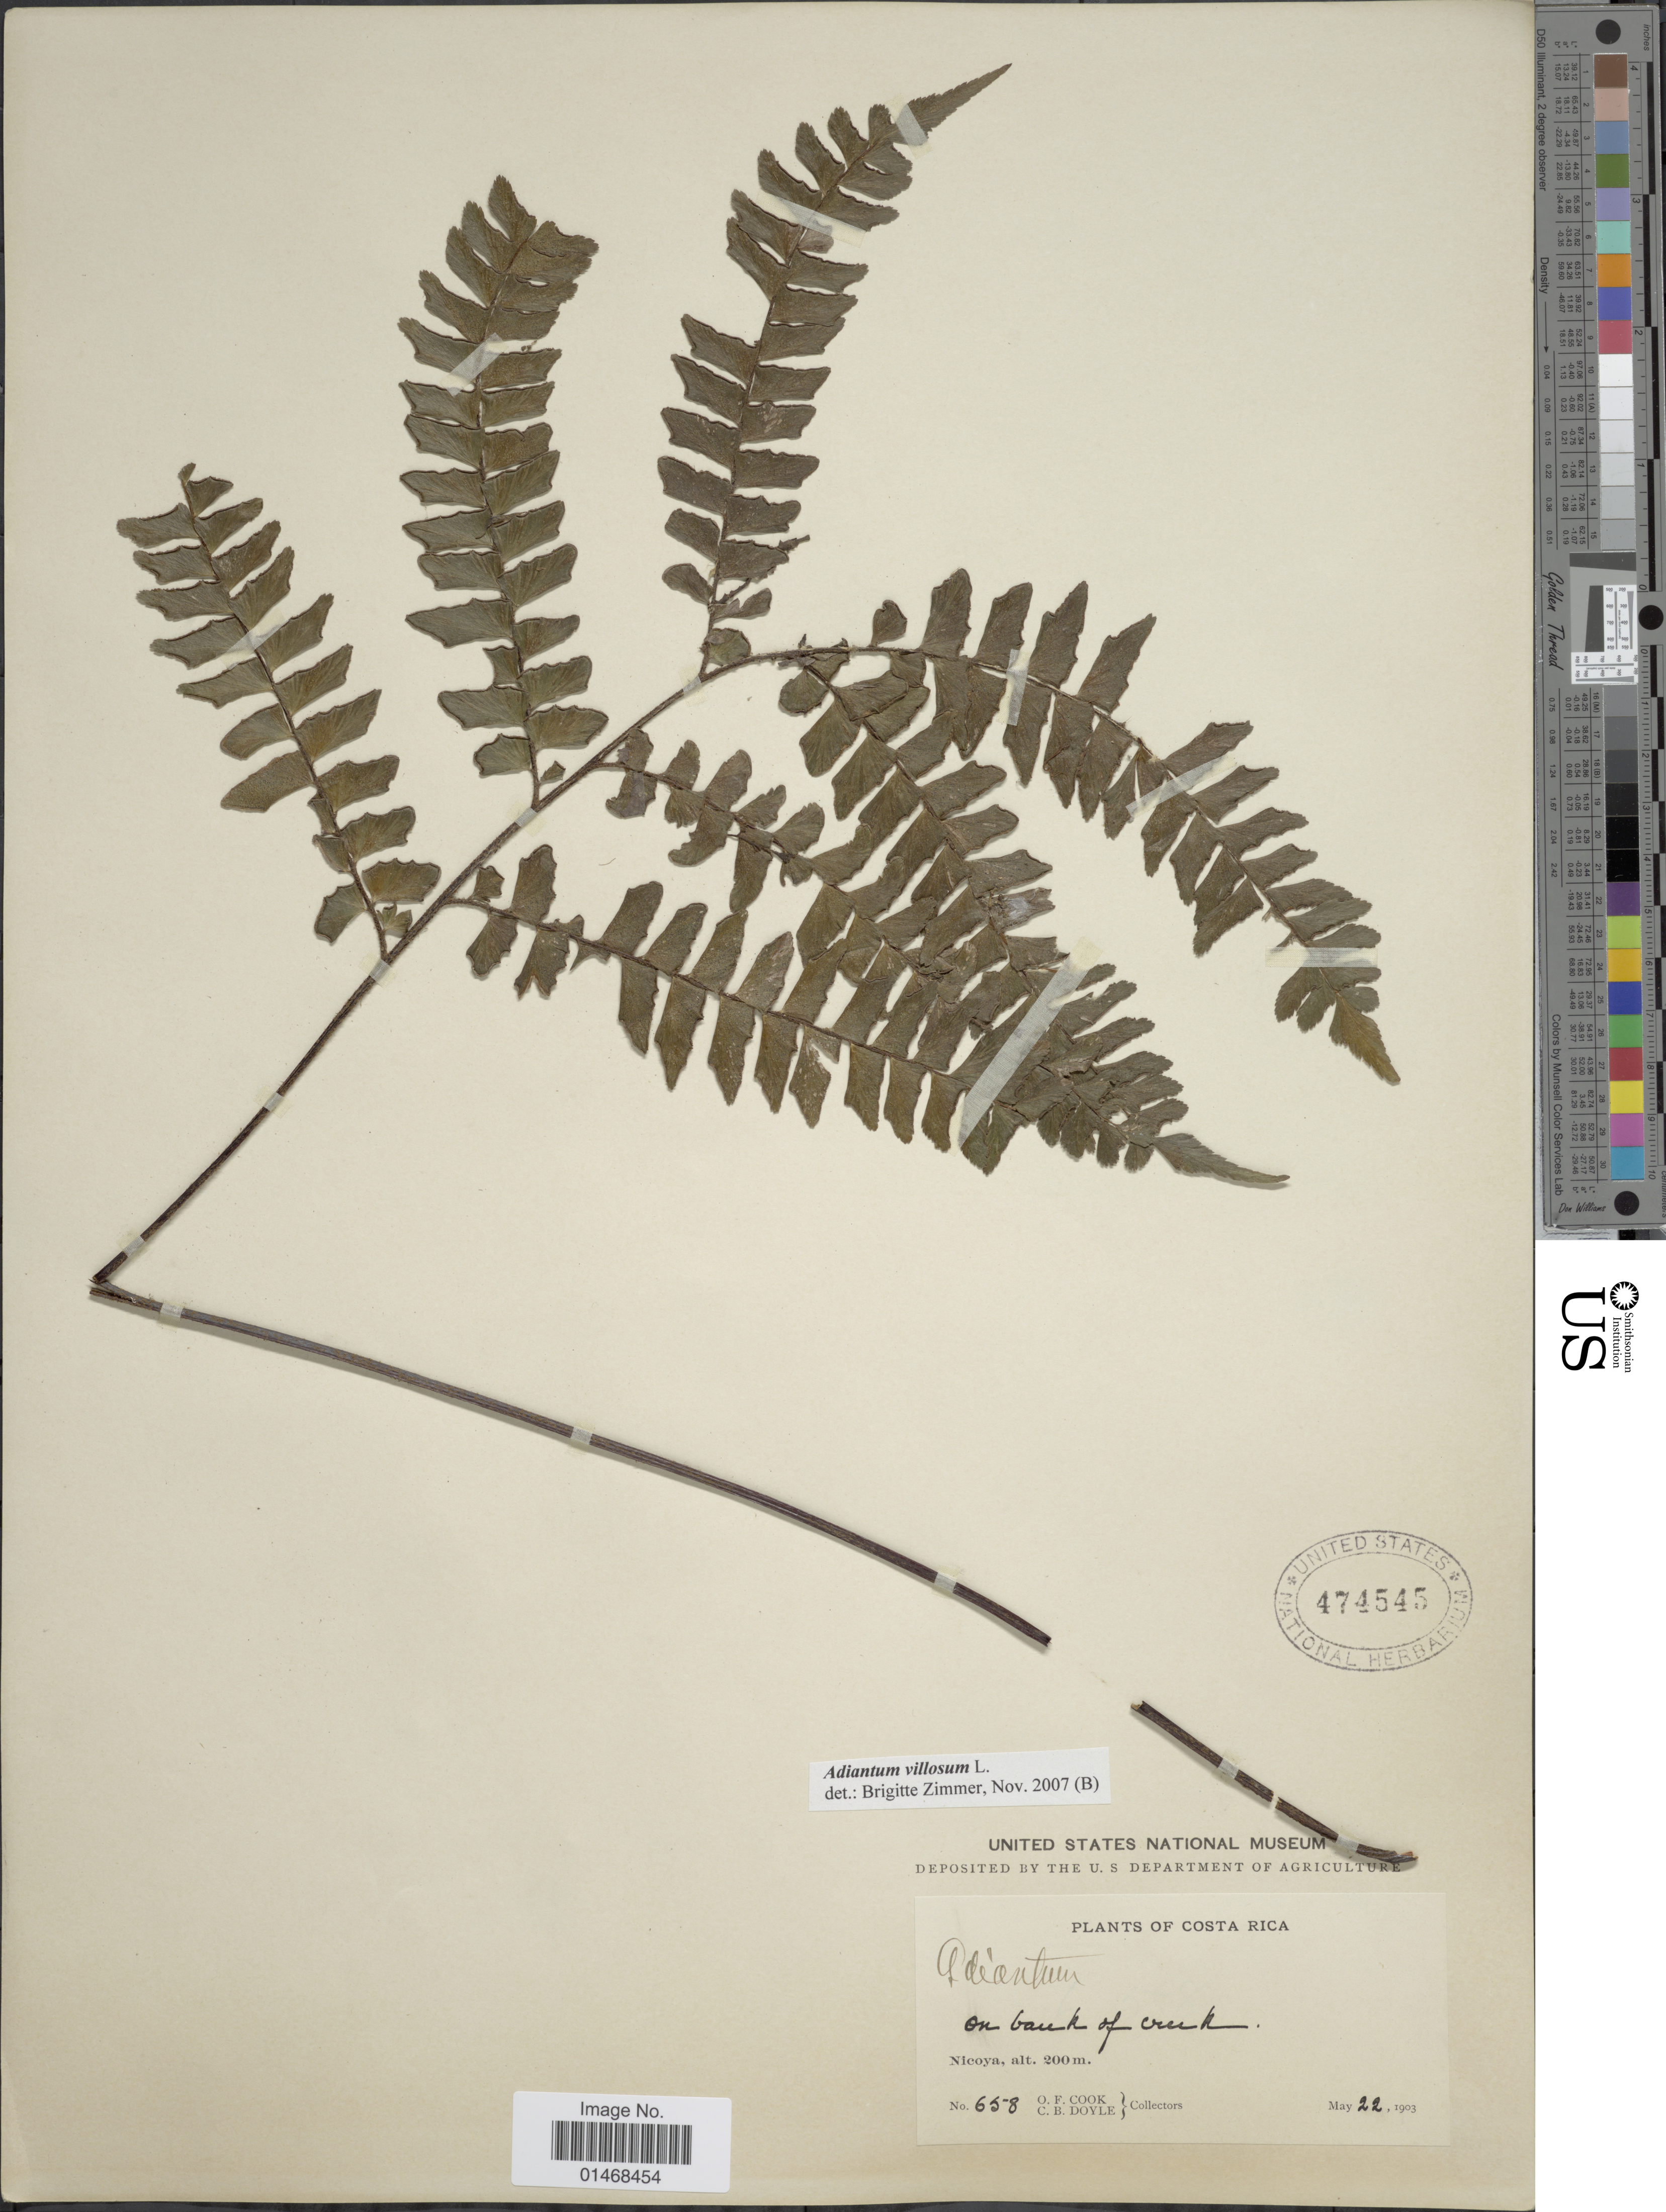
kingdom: Plantae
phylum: Tracheophyta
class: Polypodiopsida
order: Polypodiales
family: Pteridaceae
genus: Adiantum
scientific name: Adiantum villosum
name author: L.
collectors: O. F. Cook & C. Doyle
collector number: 658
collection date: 1903-05-22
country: Costa Rica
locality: Nicoya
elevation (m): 200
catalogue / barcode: US 474545